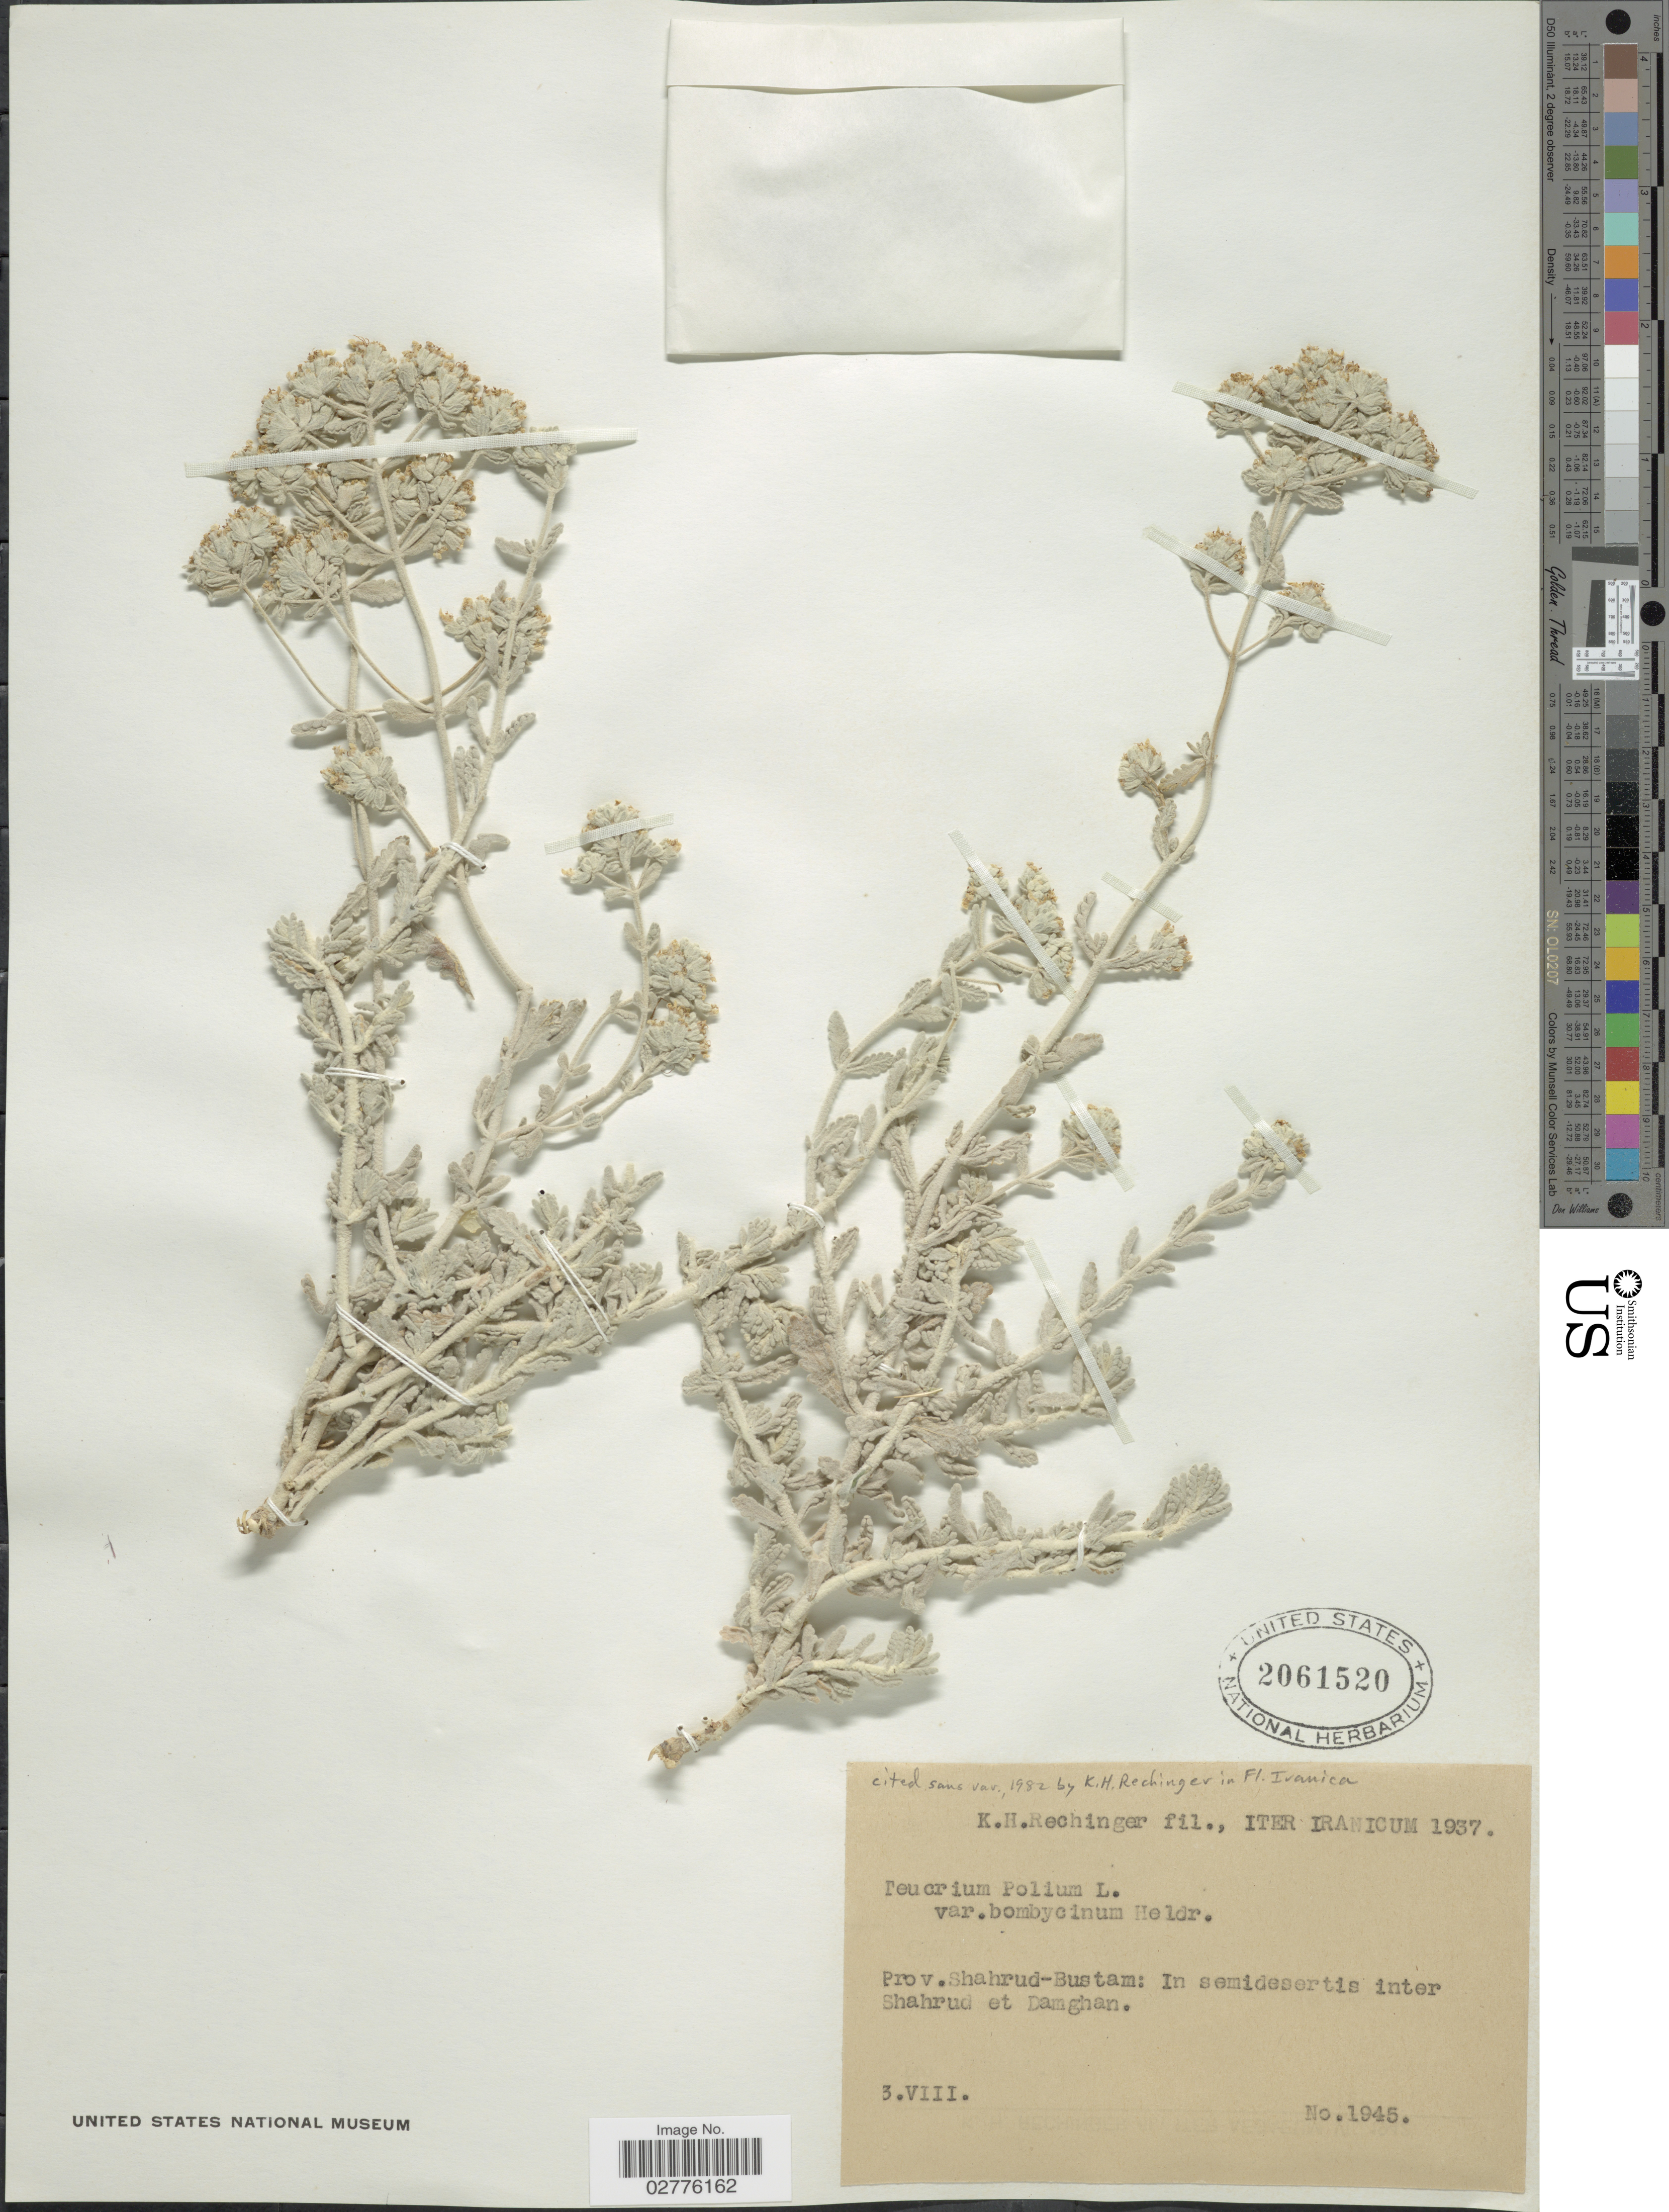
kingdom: Plantae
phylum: Tracheophyta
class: Magnoliopsida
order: Lamiales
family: Lamiaceae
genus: Teucrium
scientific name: Teucrium polium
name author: L.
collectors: K. H. Rechinger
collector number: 1945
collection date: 1937-08-03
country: Iran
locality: Prov. Shahrud-Bustam: In semidesertis inter Shahrud et Damghan.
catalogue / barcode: US 2061520